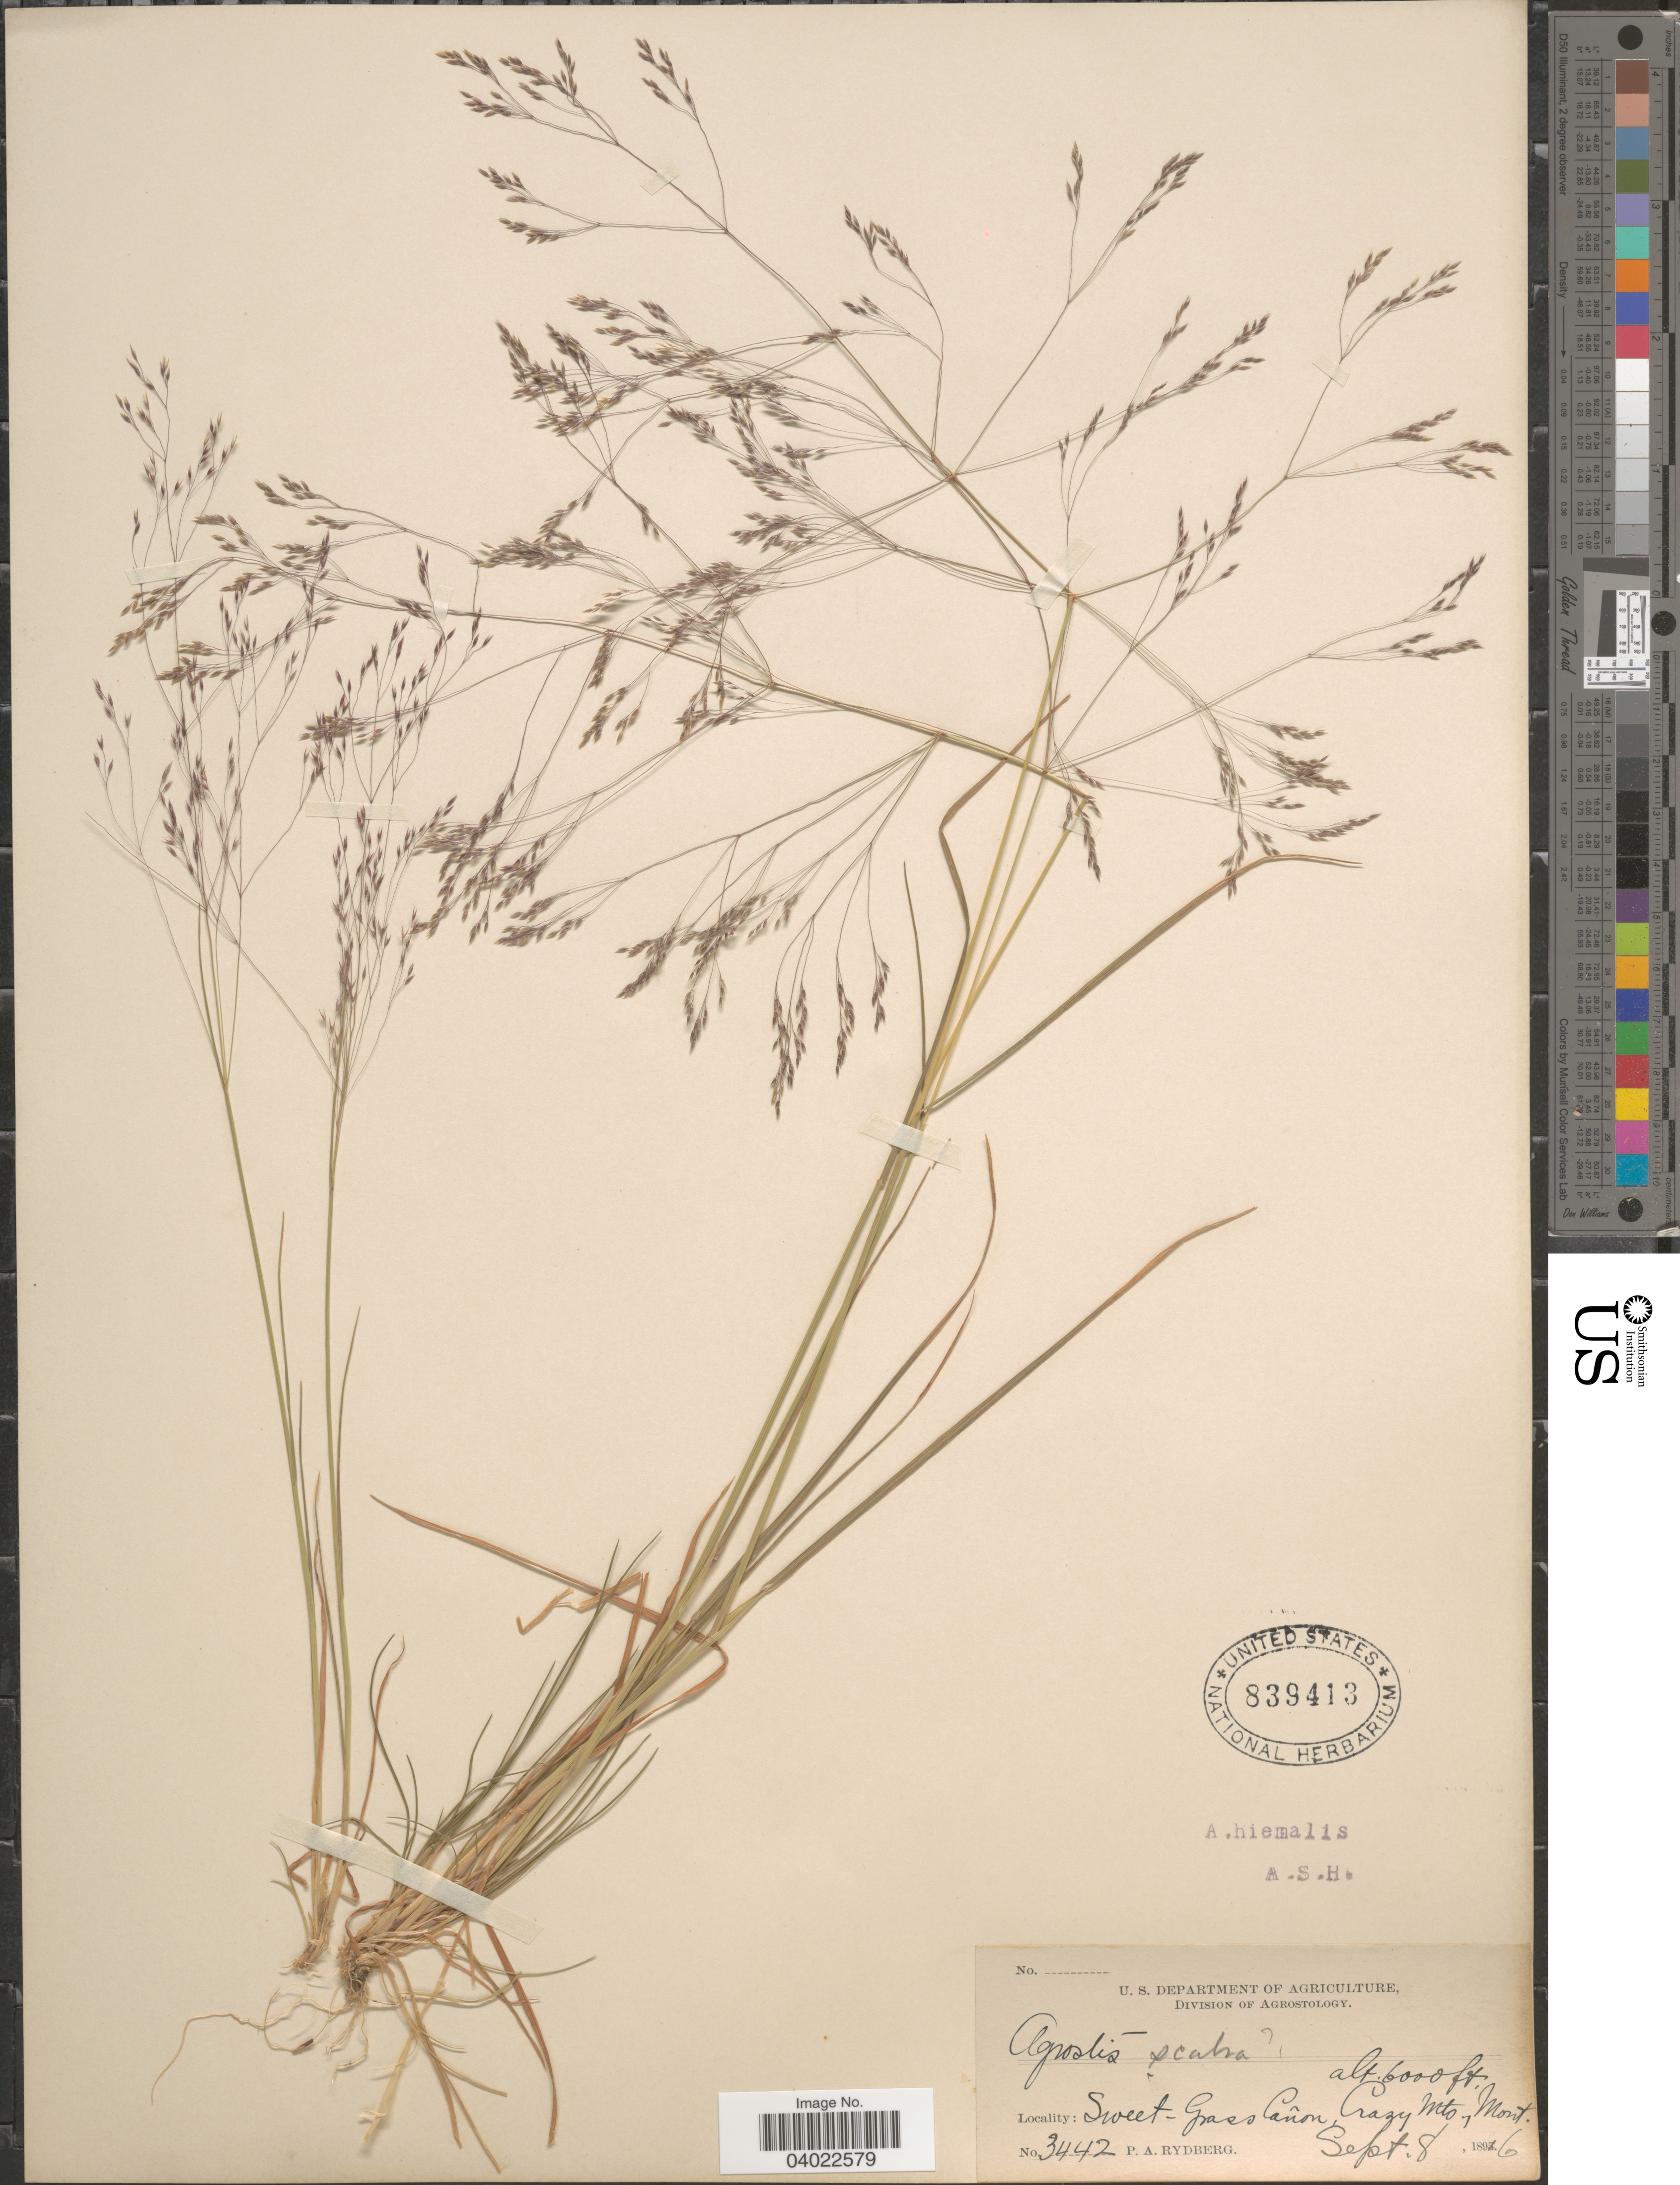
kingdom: Plantae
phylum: Tracheophyta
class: Liliopsida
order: Poales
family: Poaceae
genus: Agrostis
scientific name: Agrostis scabra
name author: Willd.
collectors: P. A. Rydberg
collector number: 3442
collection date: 1896-09-08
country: United States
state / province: Montana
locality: Sweet - Grass Cañon, Crazy Mts.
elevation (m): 1829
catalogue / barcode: US 839413